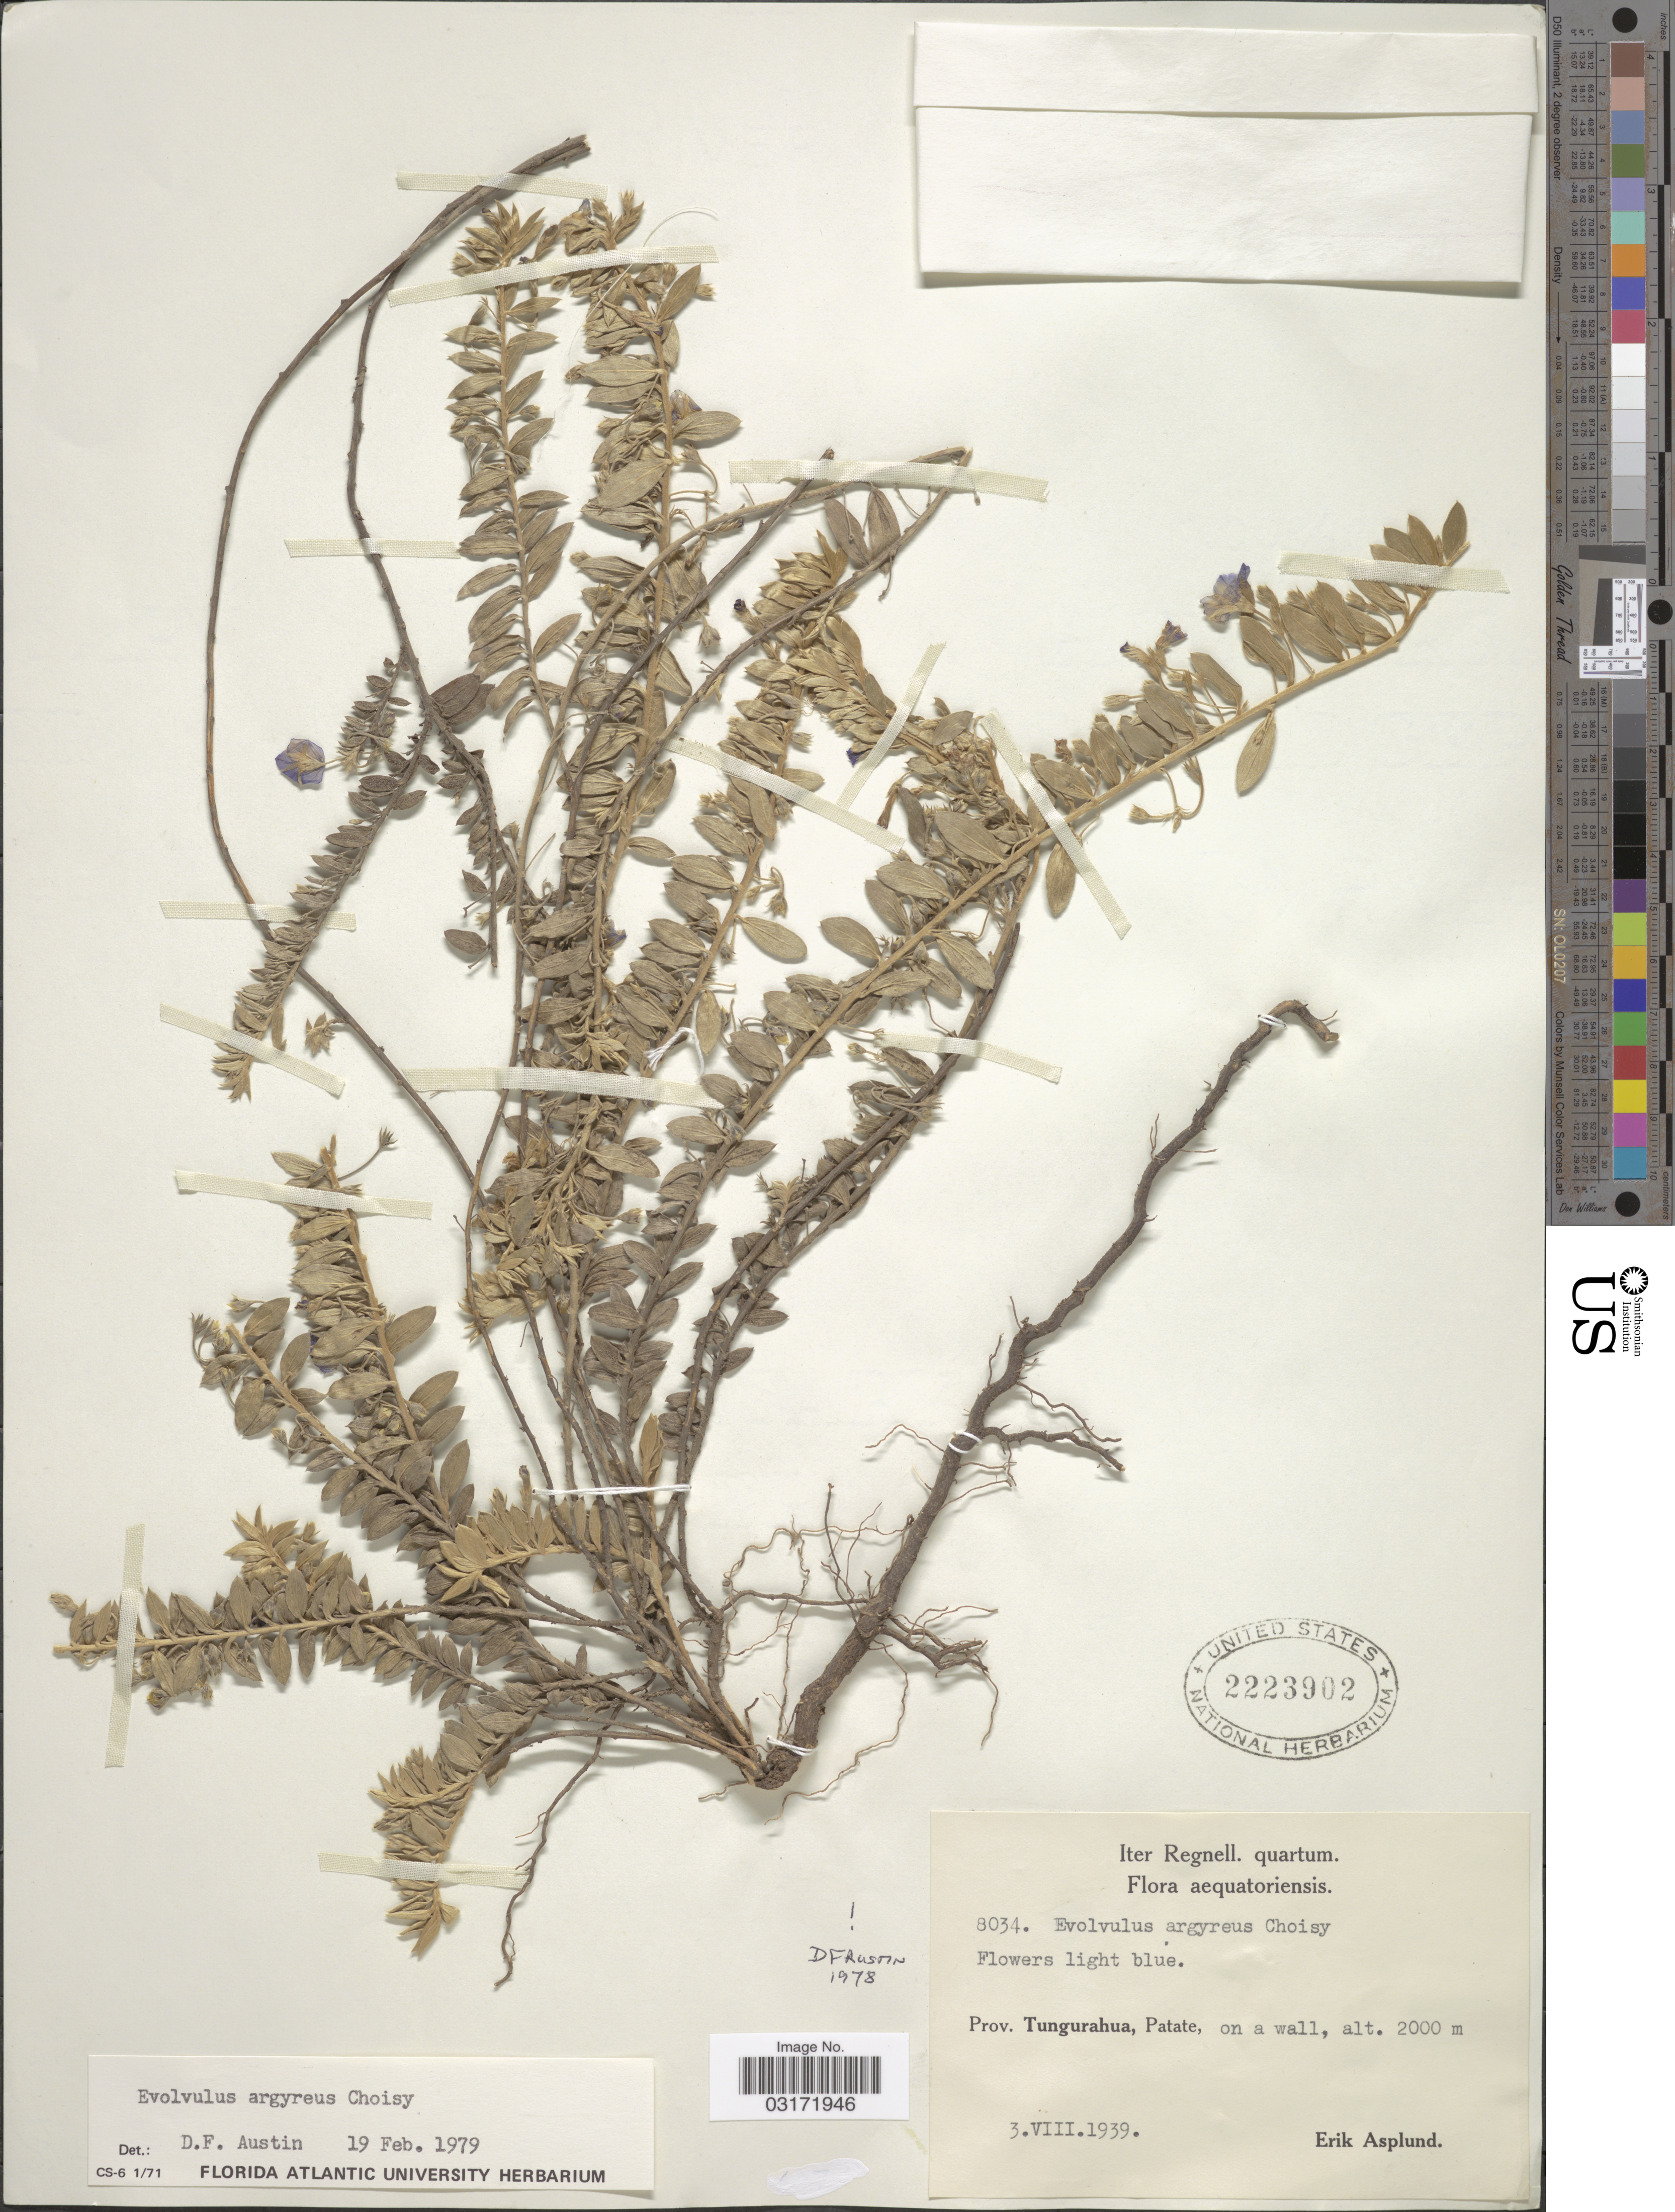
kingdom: Plantae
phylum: Tracheophyta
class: Magnoliopsida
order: Solanales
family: Convolvulaceae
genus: Evolvulus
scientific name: Evolvulus argyreus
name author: Choisy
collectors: E. Asplund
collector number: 8034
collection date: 1939-08-03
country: Ecuador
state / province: Tungurahua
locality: Patate, on a wall.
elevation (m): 2000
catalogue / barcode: US 2223902